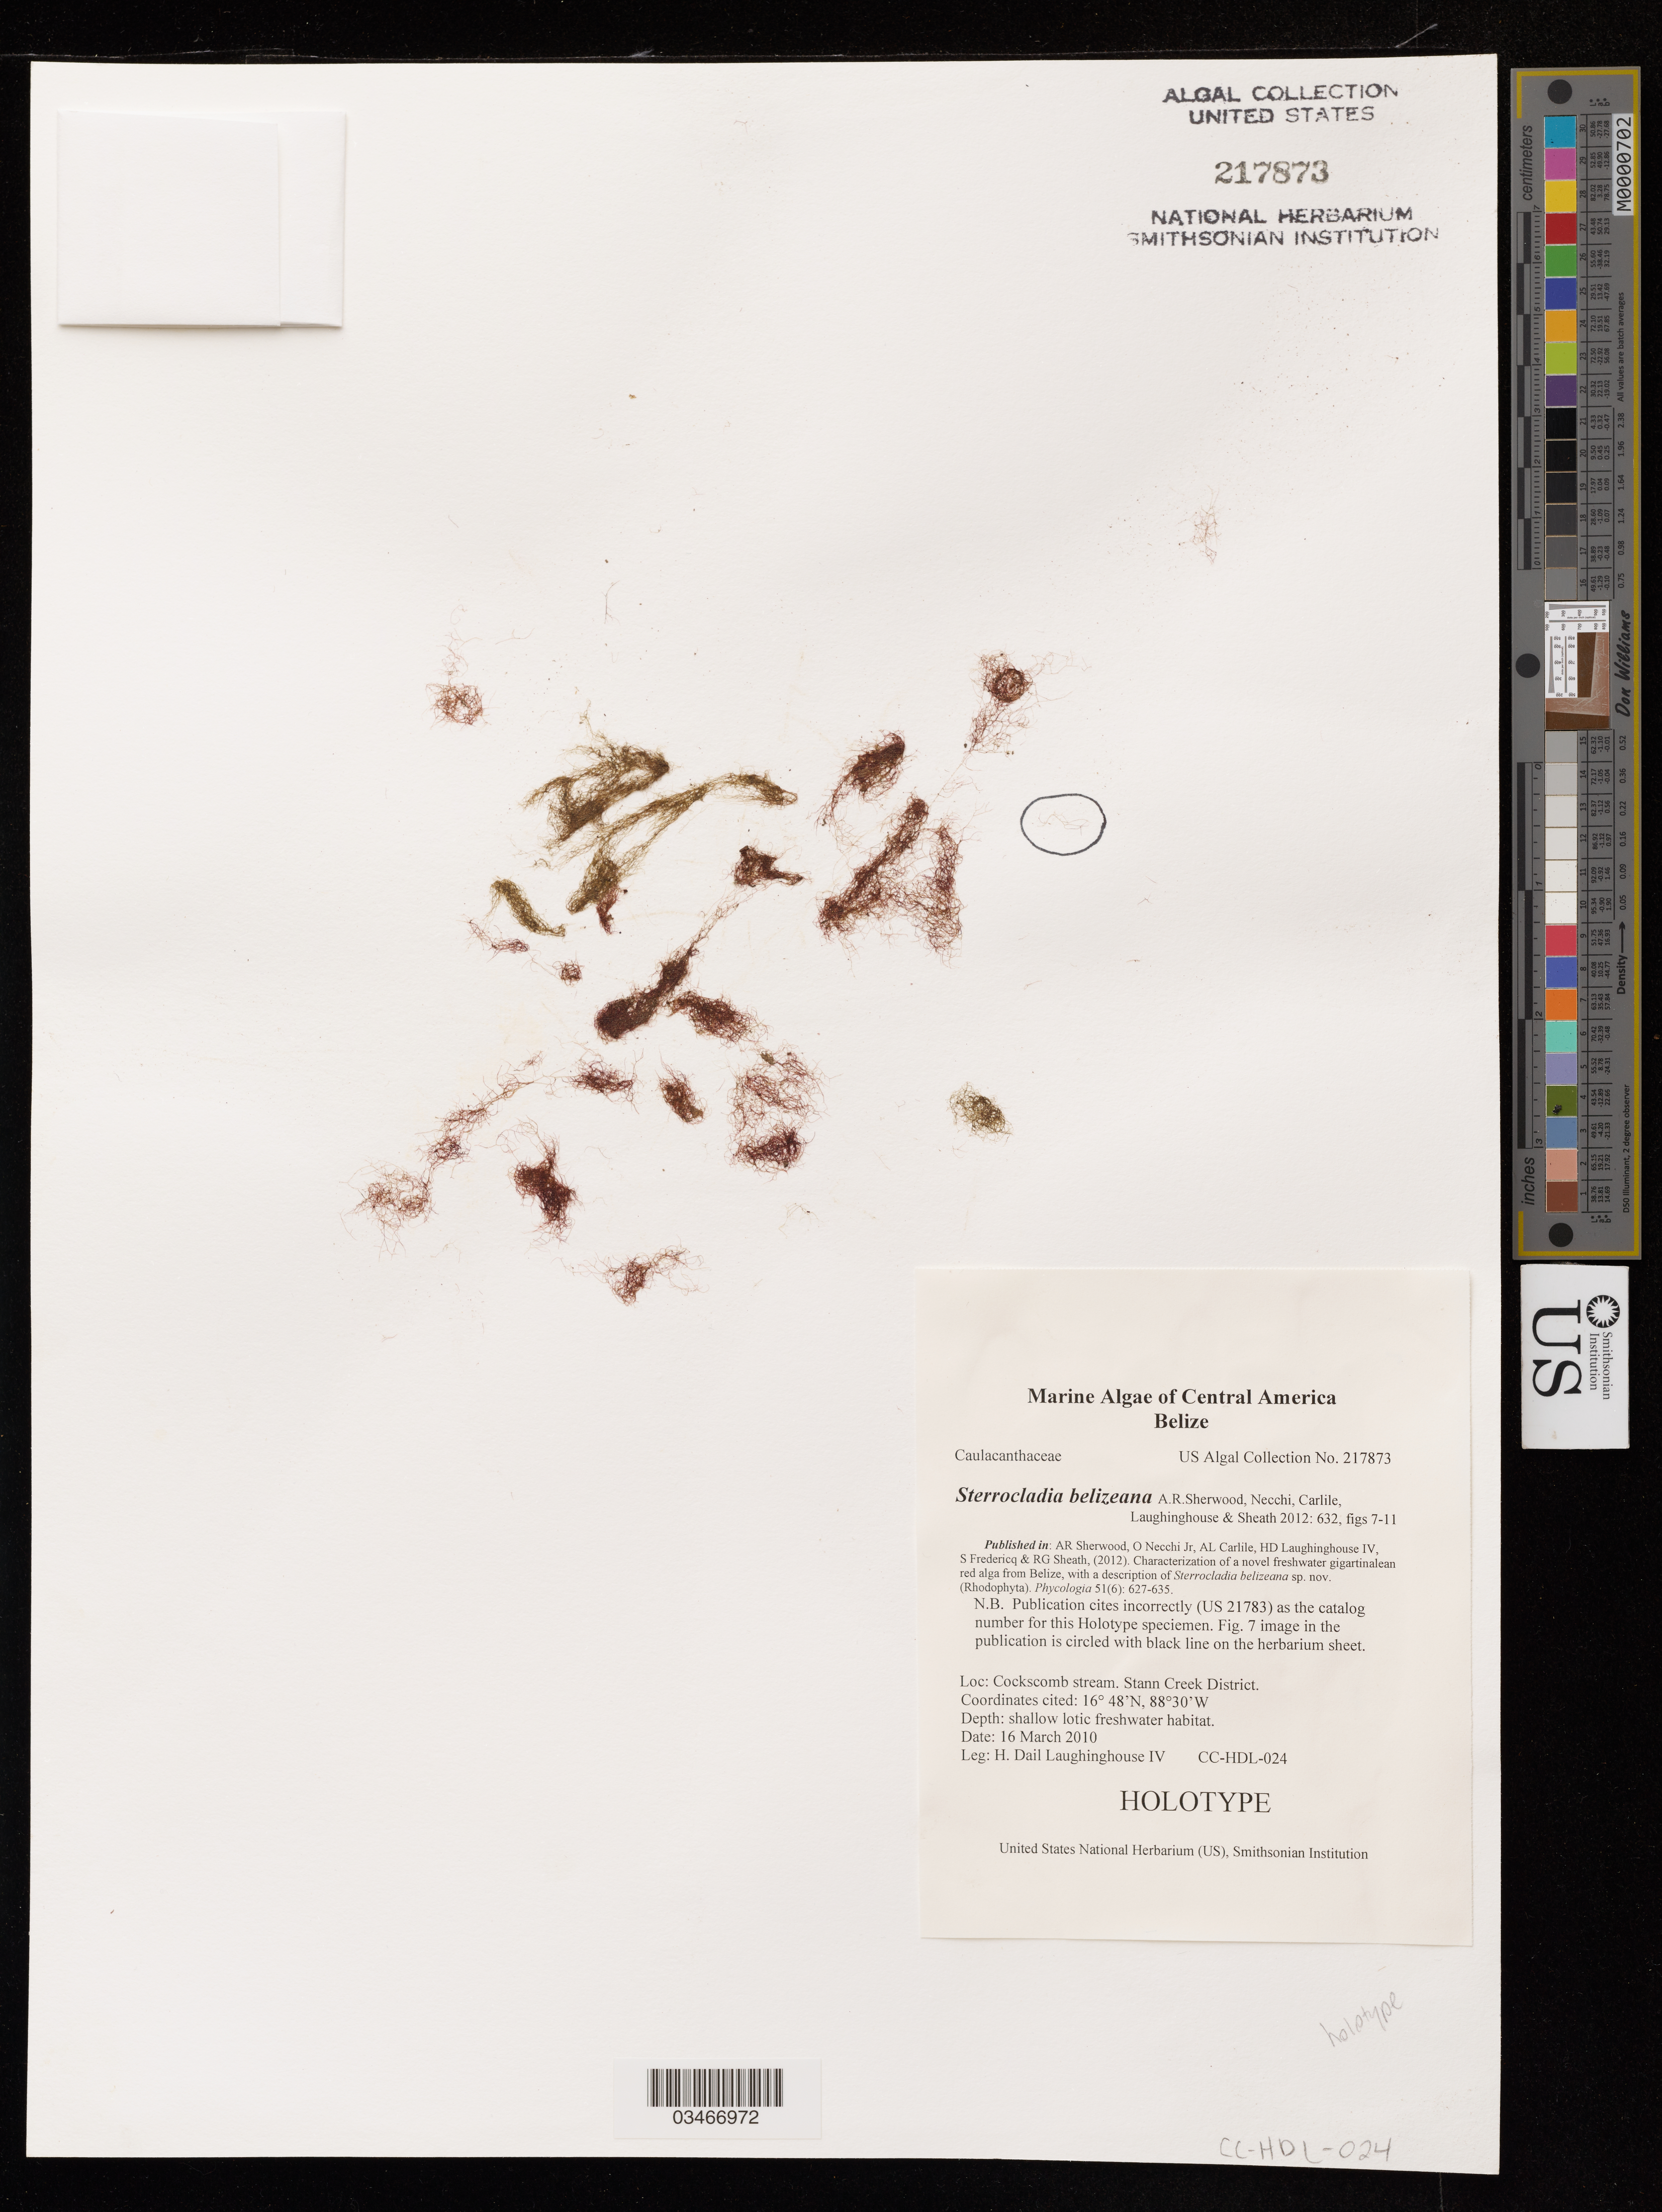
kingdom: Plantae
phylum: Rhodophyta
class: Florideophyceae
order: Gigartinales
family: Caulacanthaceae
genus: Sterrocladia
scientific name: Sterrocladia belizeana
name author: A.R. Sherwood et al.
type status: Holotype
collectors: H. Laughinghouse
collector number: CC-HDL-024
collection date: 2010-03-16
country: Belize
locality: Cockscomb stream. Stann Creek District.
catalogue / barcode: US 217873